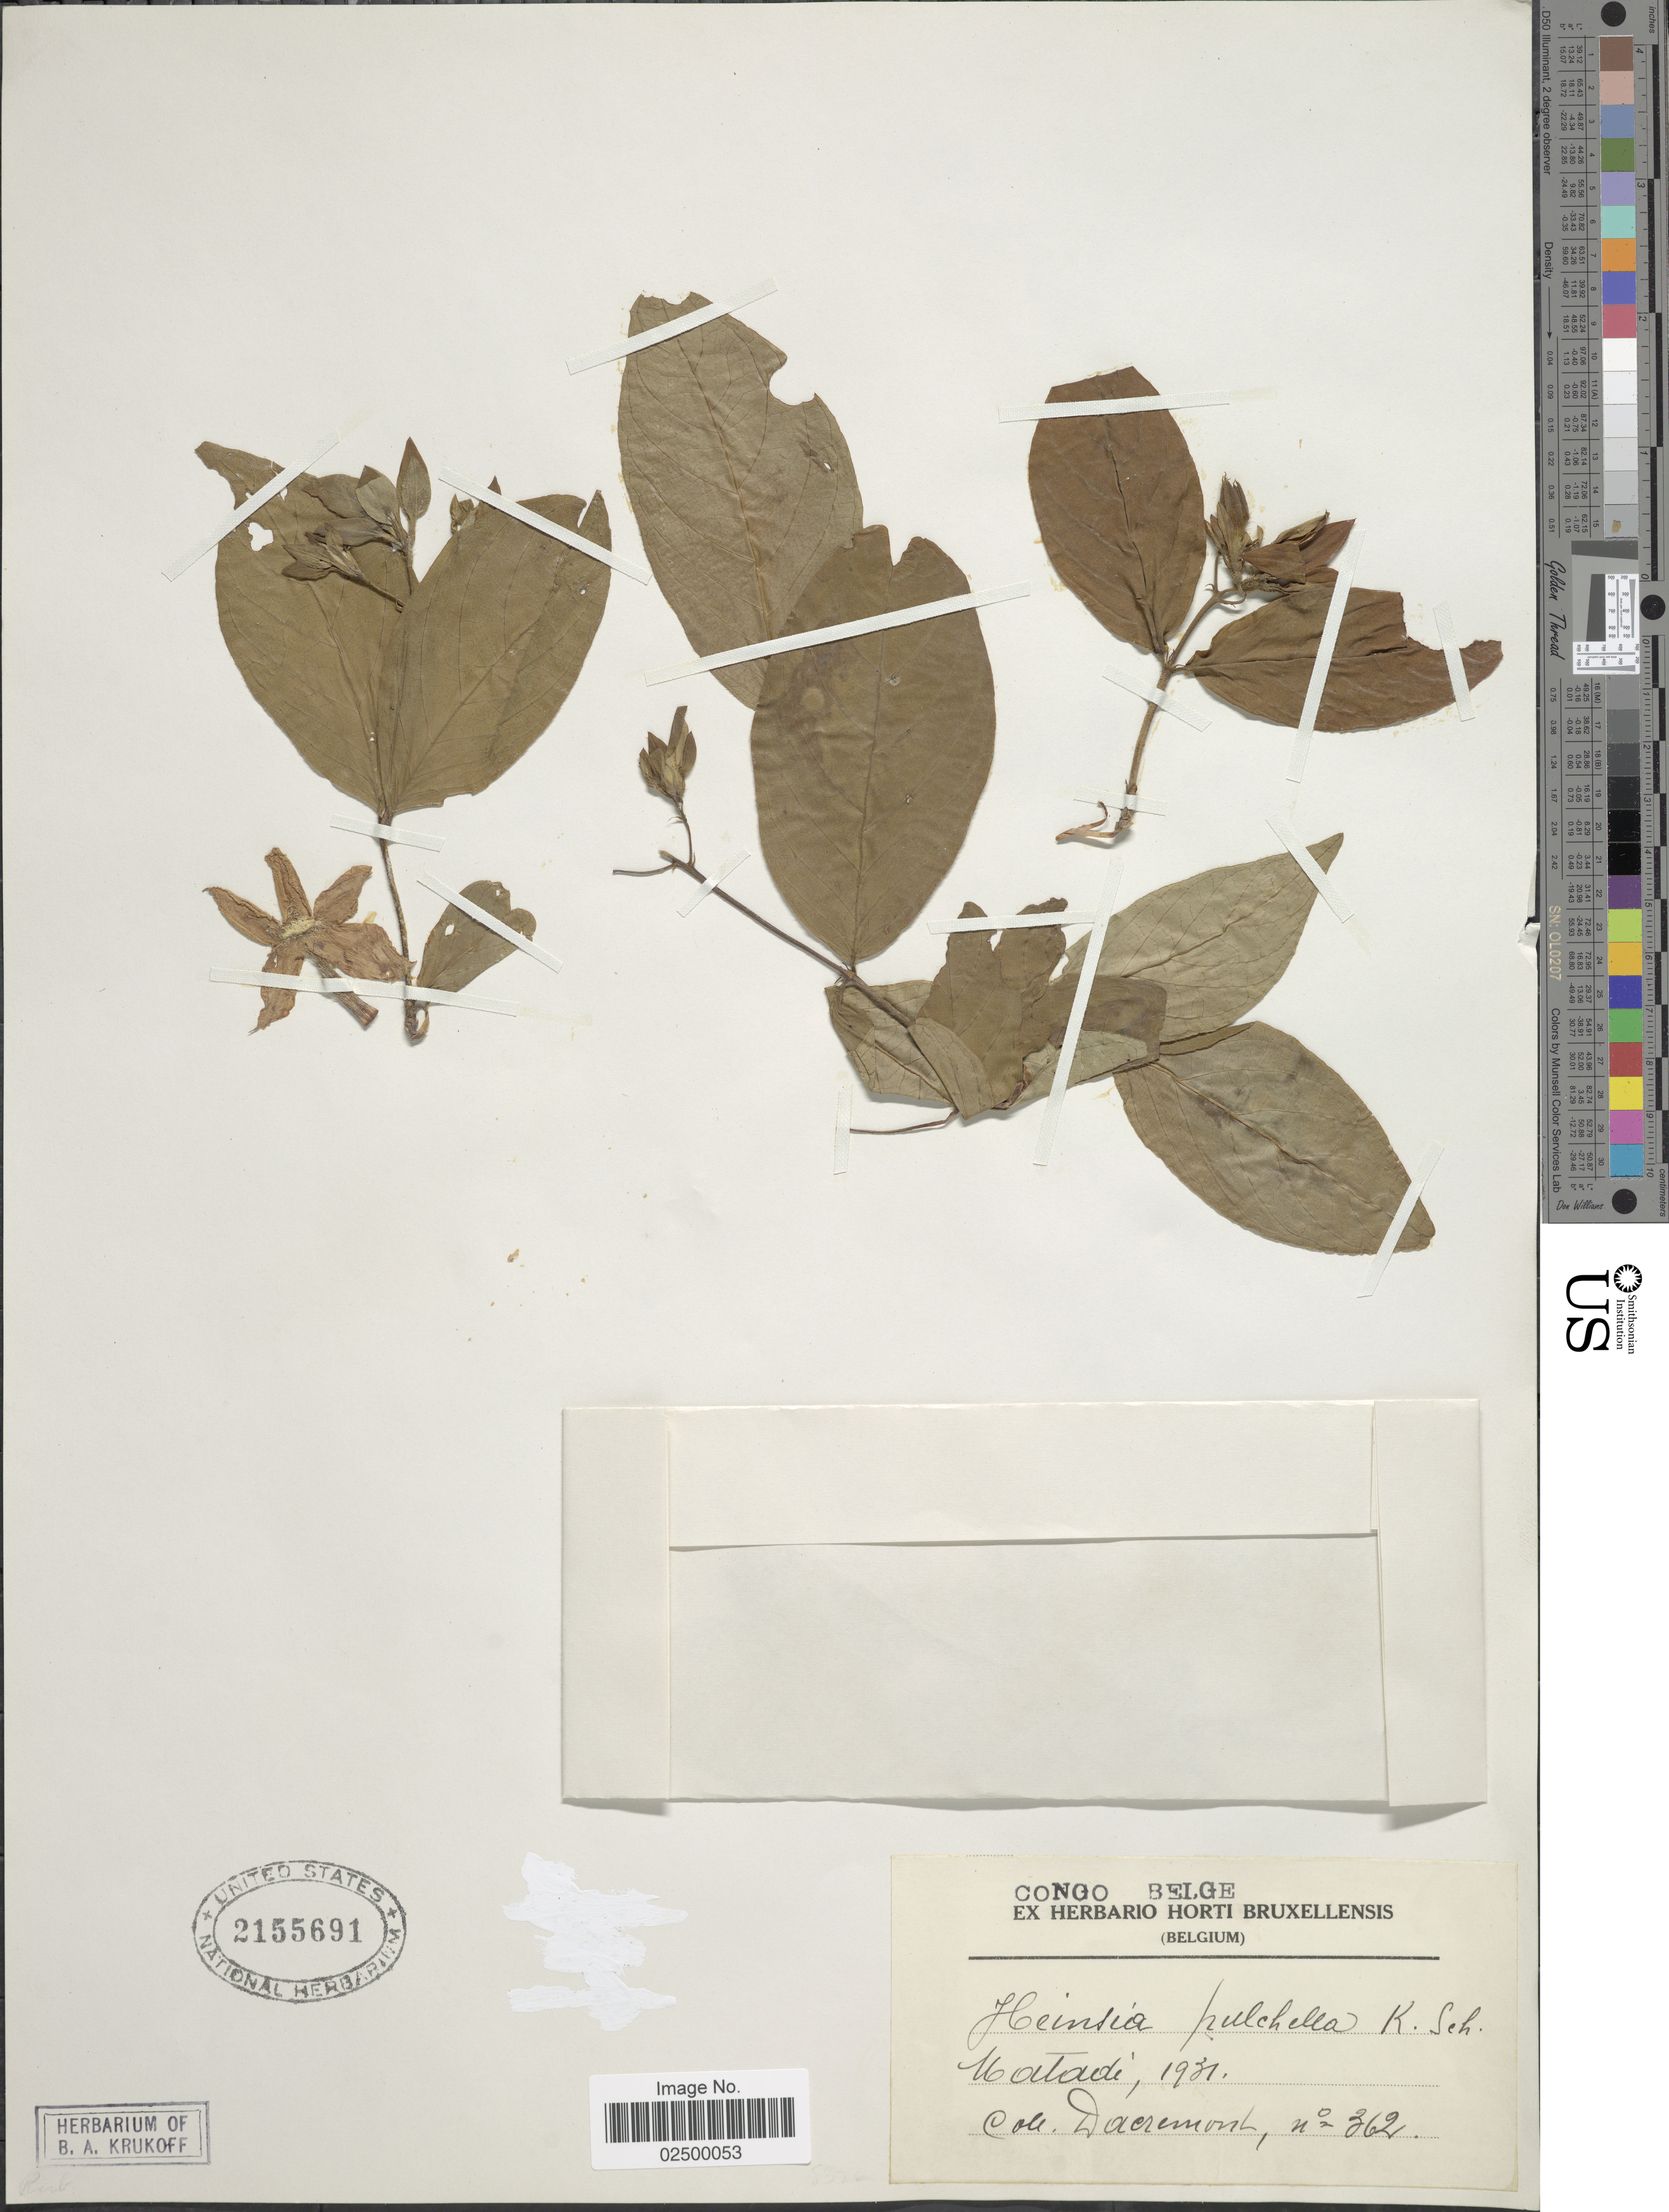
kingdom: Plantae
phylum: Tracheophyta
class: Magnoliopsida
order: Gentianales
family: Rubiaceae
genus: Heinsia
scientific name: Heinsia pulchella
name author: K. Schum.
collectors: -. Dacremont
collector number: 362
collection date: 1931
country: Congo, Democratic Republic of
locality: Matadi, Congo Belge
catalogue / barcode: US 2155691